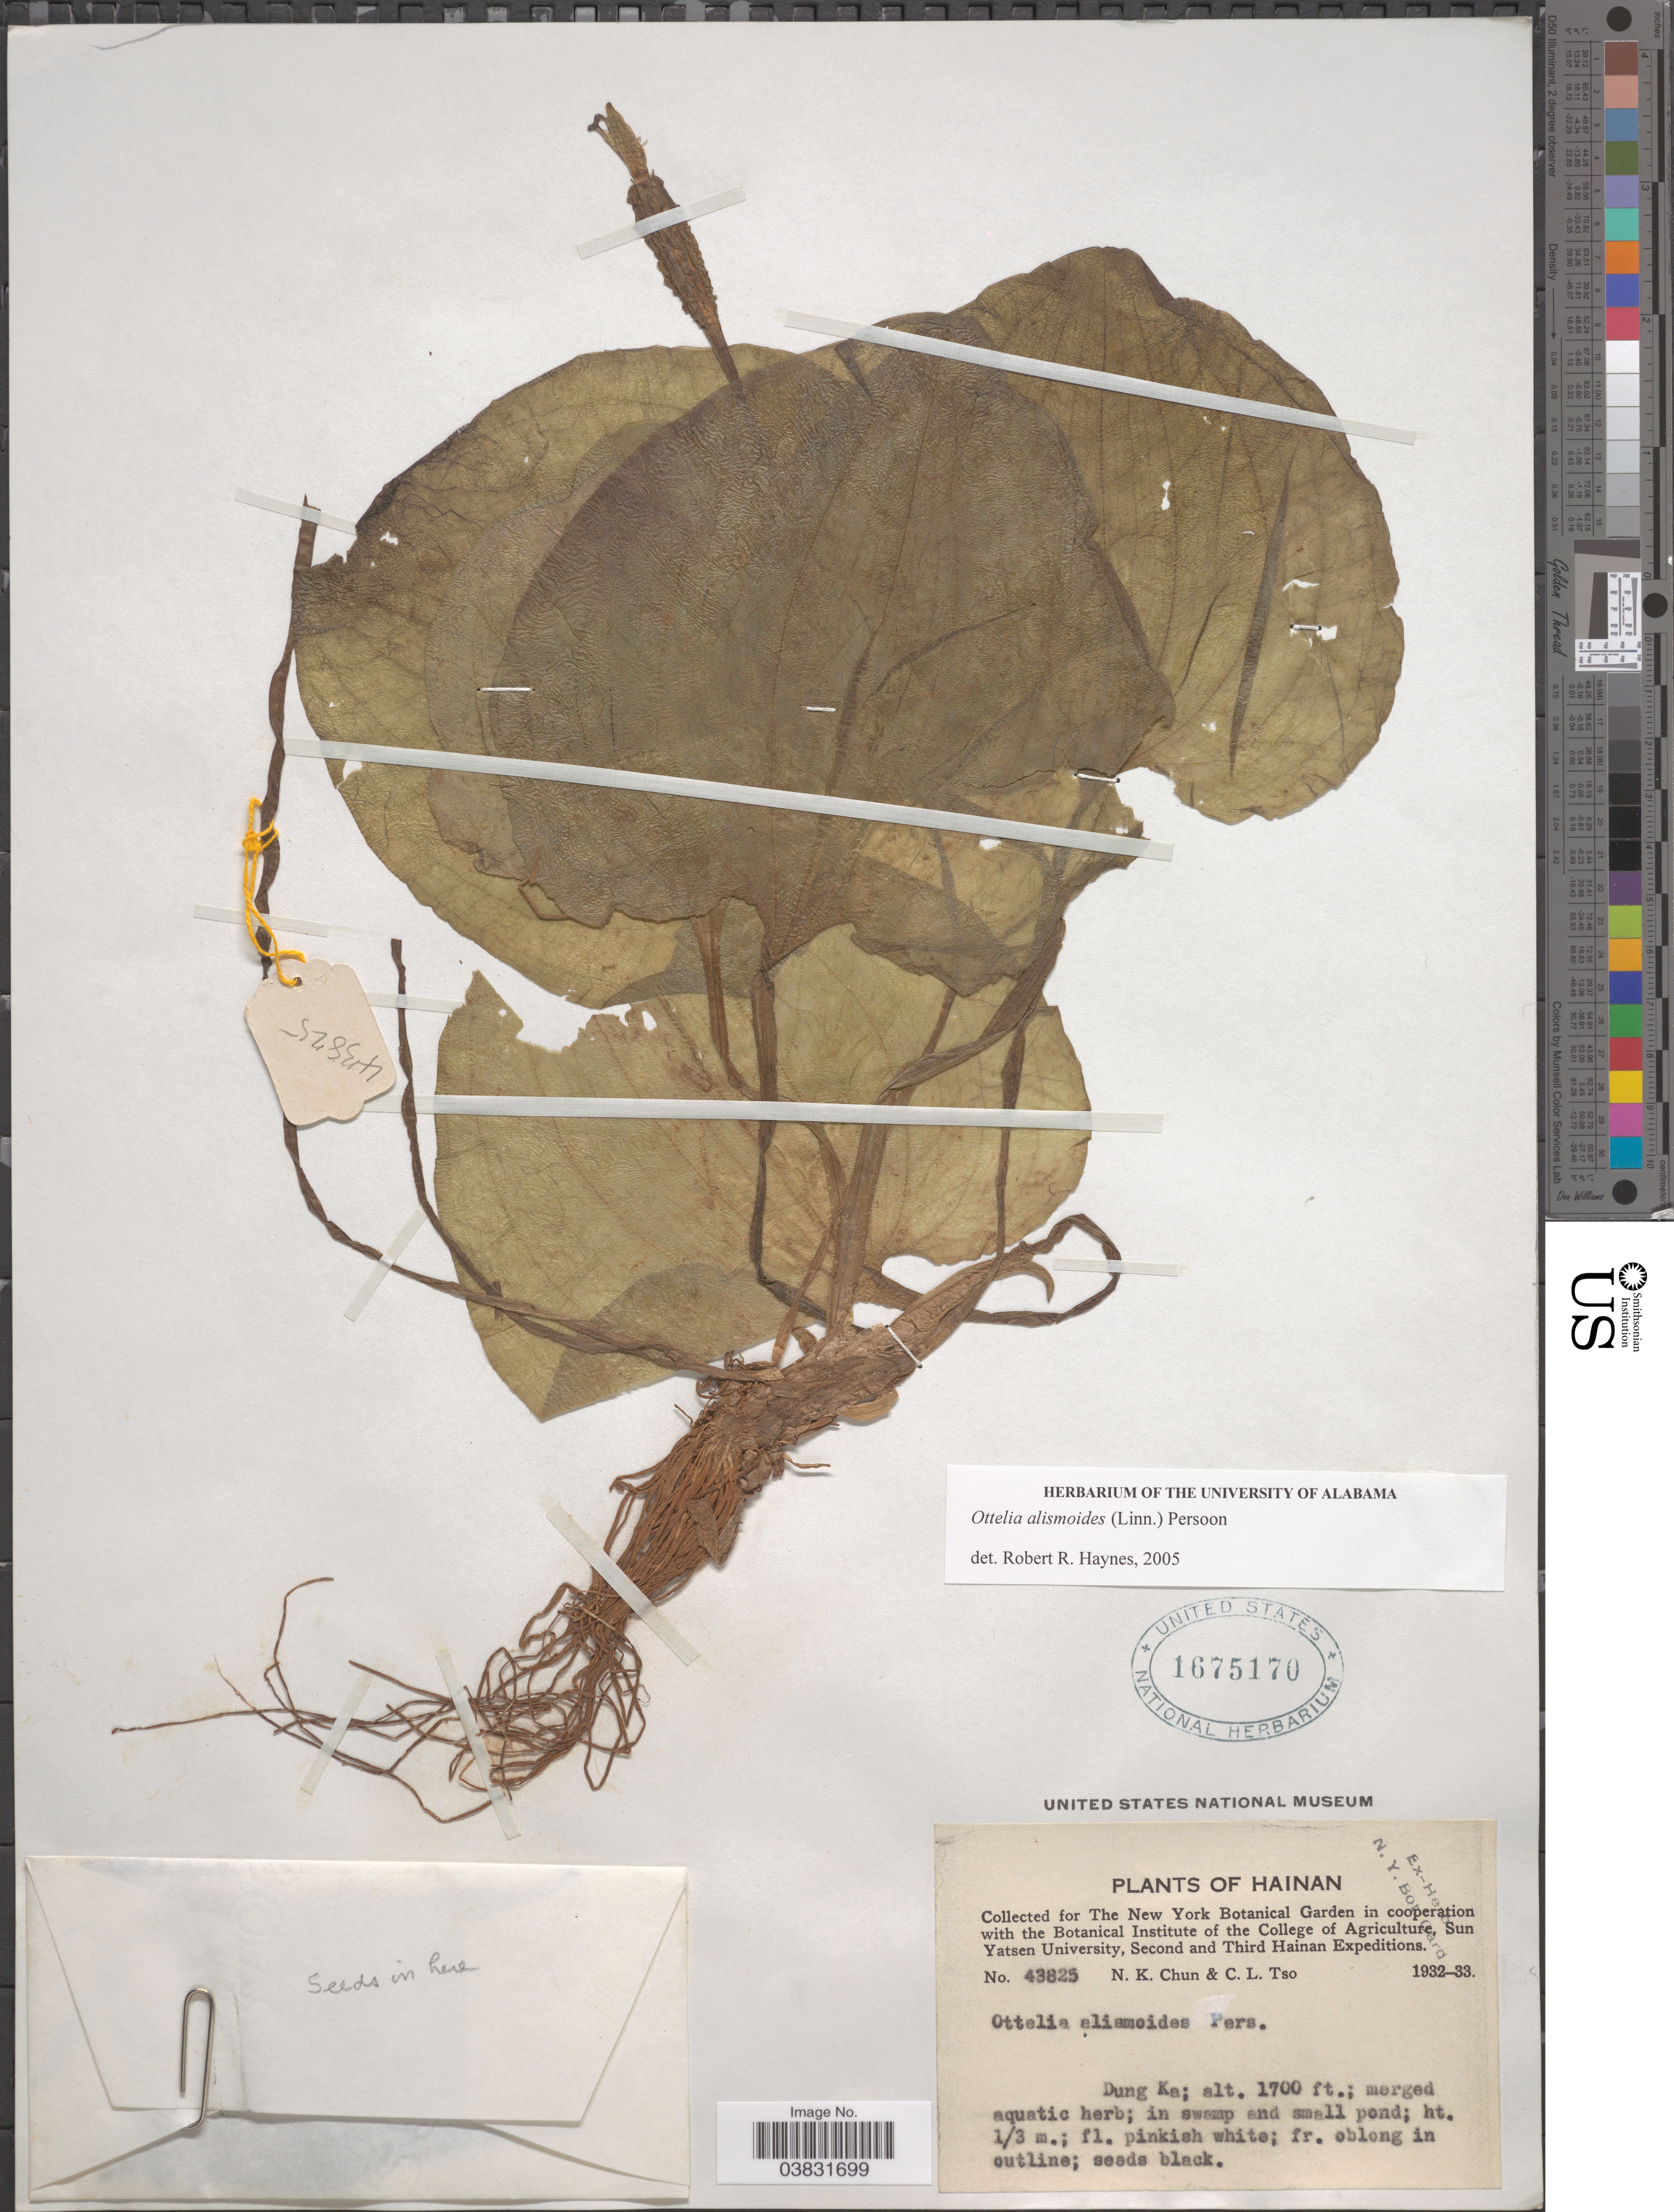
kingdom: Plantae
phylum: Tracheophyta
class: Liliopsida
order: Alismatales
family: Hydrocharitaceae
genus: Ottelia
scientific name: Ottelia alismoides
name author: Pers.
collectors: N. K. Chun & C. Tso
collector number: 43825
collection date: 1932/1933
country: China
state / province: Hainan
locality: Dung Ka.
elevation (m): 518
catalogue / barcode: US 1675170